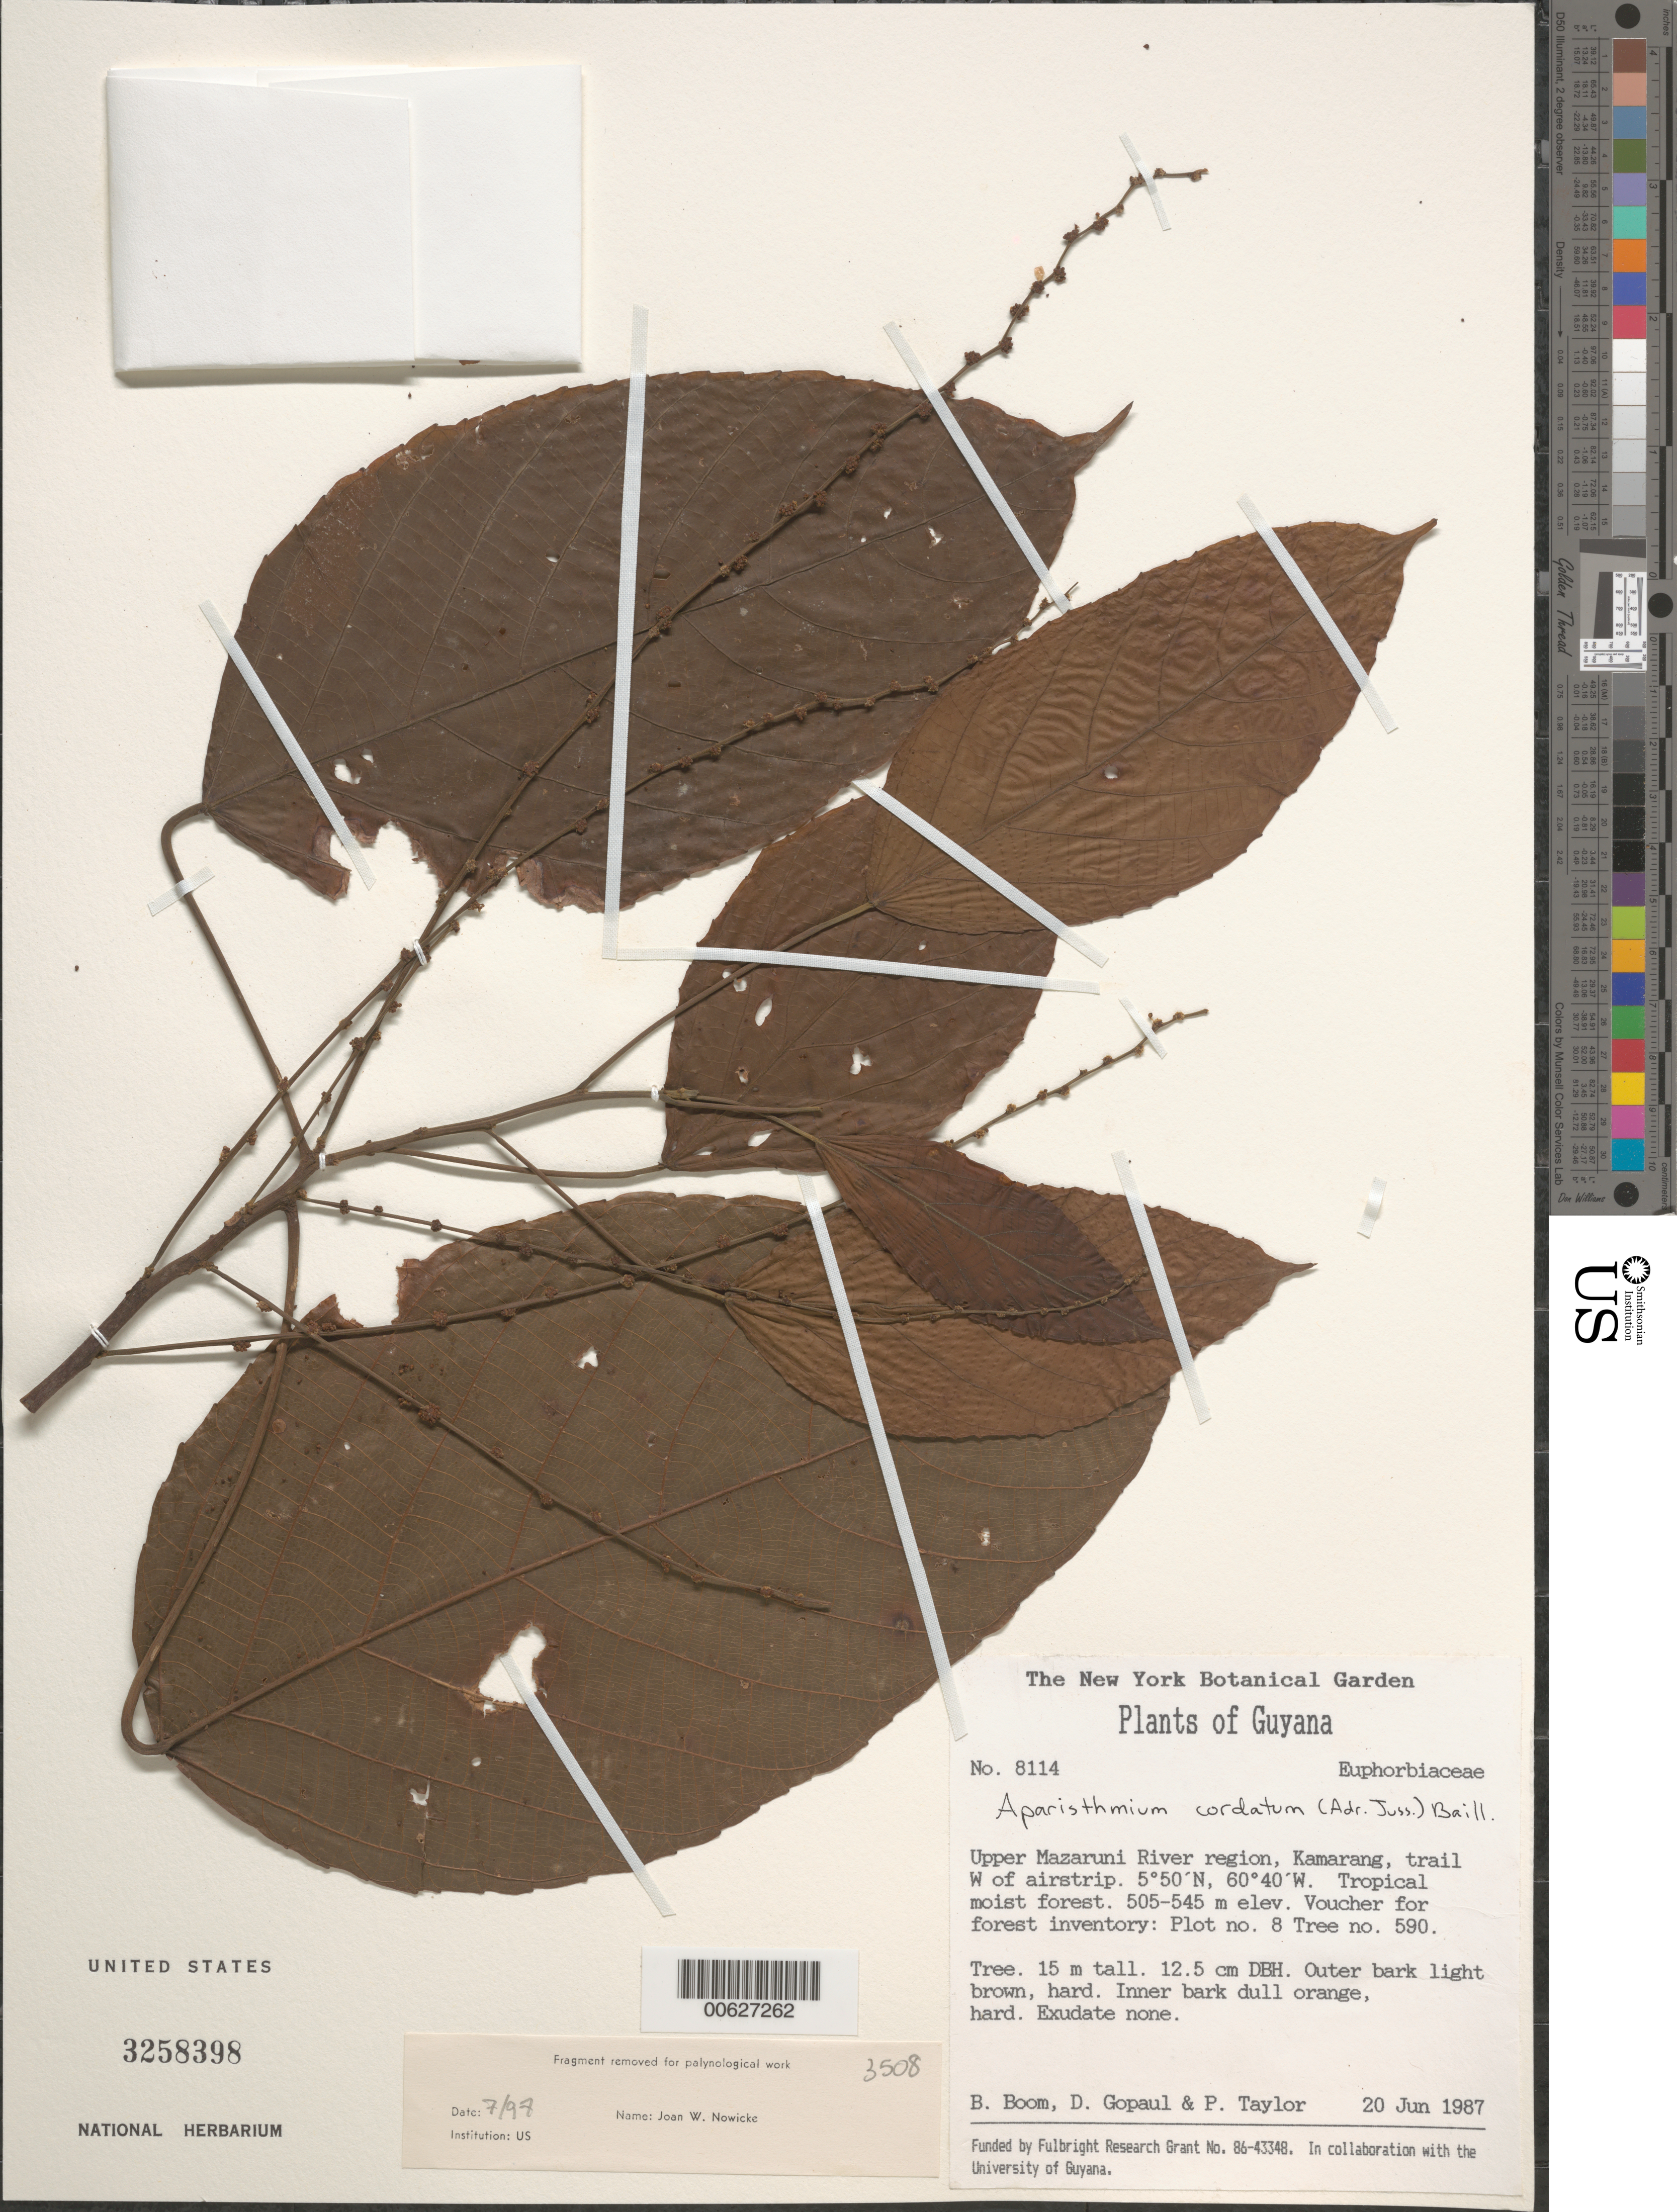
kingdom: Plantae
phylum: Tracheophyta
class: Magnoliopsida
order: Malpighiales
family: Euphorbiaceae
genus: Aparisthmium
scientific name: Aparisthmium cordatum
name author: (A. Juss.) Baill.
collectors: B. M. Boom, D. Gopaul & P. Taylor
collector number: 8114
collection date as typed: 20-Jun-87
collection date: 1987-06-20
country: Guyana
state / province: Cuyuni-Mazaruni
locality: Kamarang, upper Mazaruni R., trail W of airstrip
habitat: Tropical moist forest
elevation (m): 505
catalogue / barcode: US 3258398